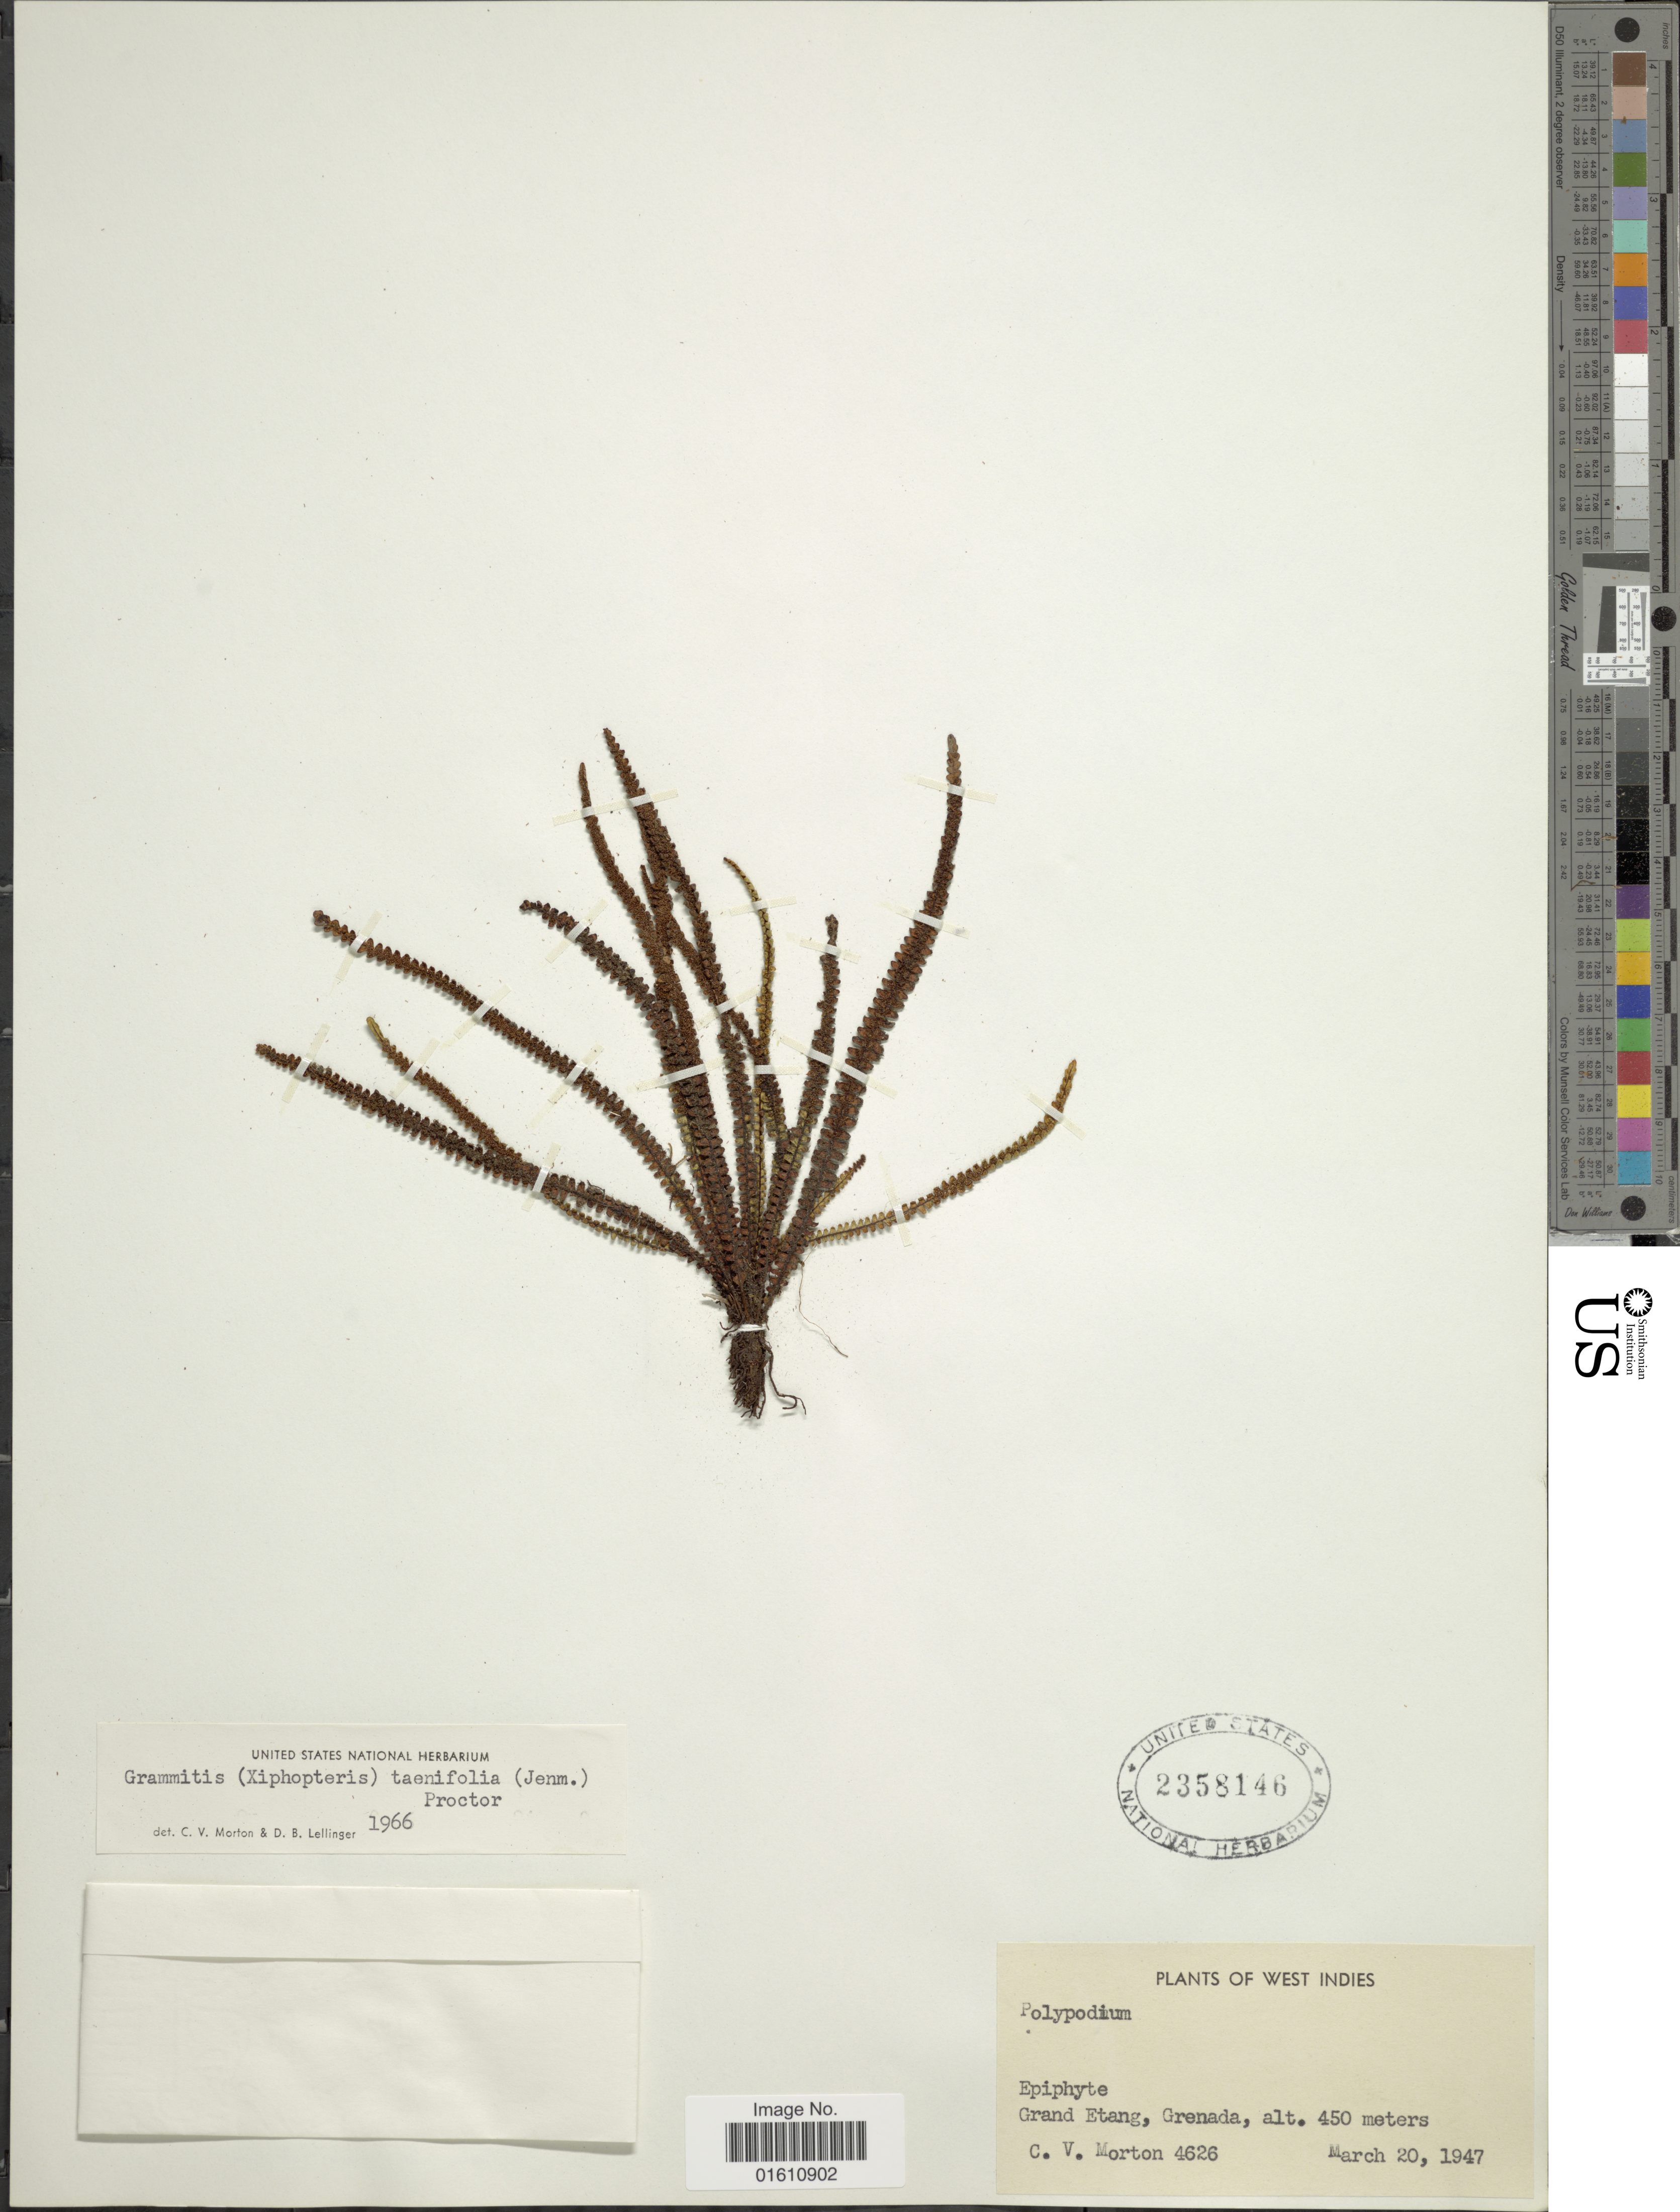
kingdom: Plantae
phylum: Tracheophyta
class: Polypodiopsida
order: Polypodiales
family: Polypodiaceae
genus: Moranopteris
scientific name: Moranopteris taenifolia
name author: (Jenman) R. Y. Hirai & J. Prado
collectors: C. V. Morton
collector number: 4626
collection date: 1947-03-20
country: Grenada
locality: West indies, Grand Etang, Grenada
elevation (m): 450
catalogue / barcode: US 2358146